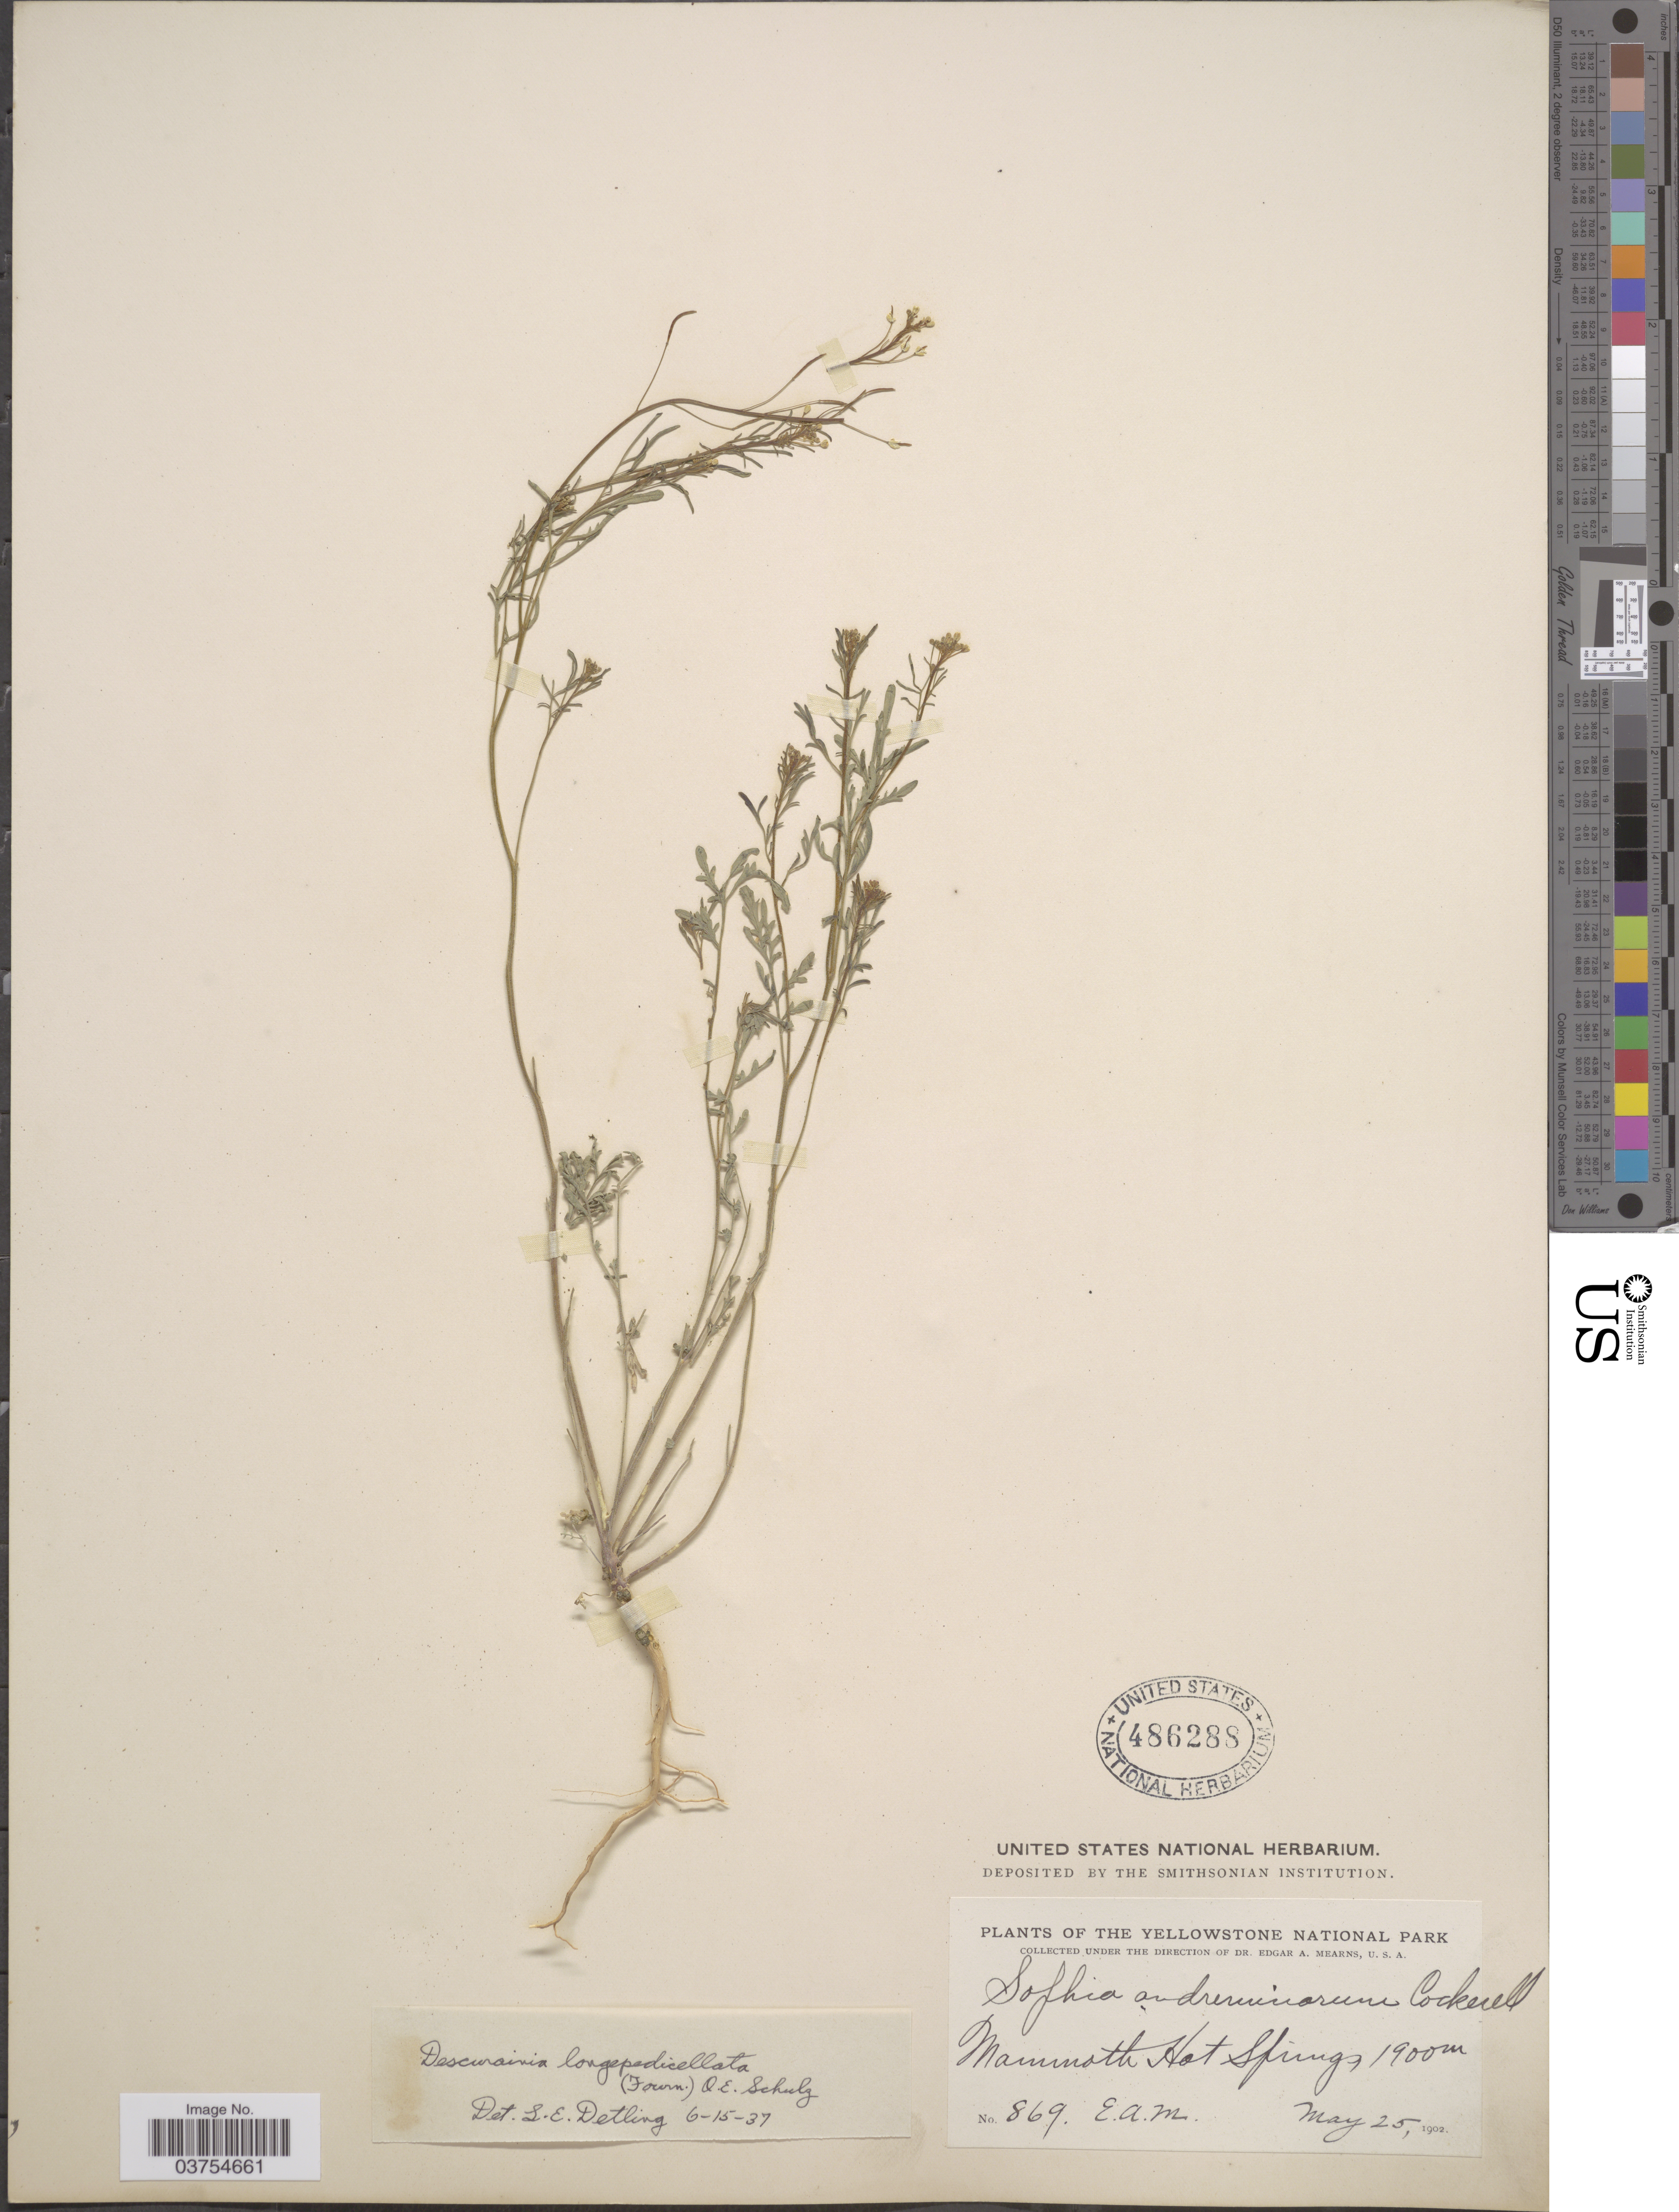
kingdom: Plantae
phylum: Tracheophyta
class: Magnoliopsida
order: Brassicales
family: Brassicaceae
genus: Descurainia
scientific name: Descurainia pinnata subsp. filipes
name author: (A. Gray) Detling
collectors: E. A. Mearns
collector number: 869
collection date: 1902-05-25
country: United States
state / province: Wyoming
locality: The Yellowstone National Park. Mammoth Hot Springs.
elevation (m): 1900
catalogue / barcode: US 486288